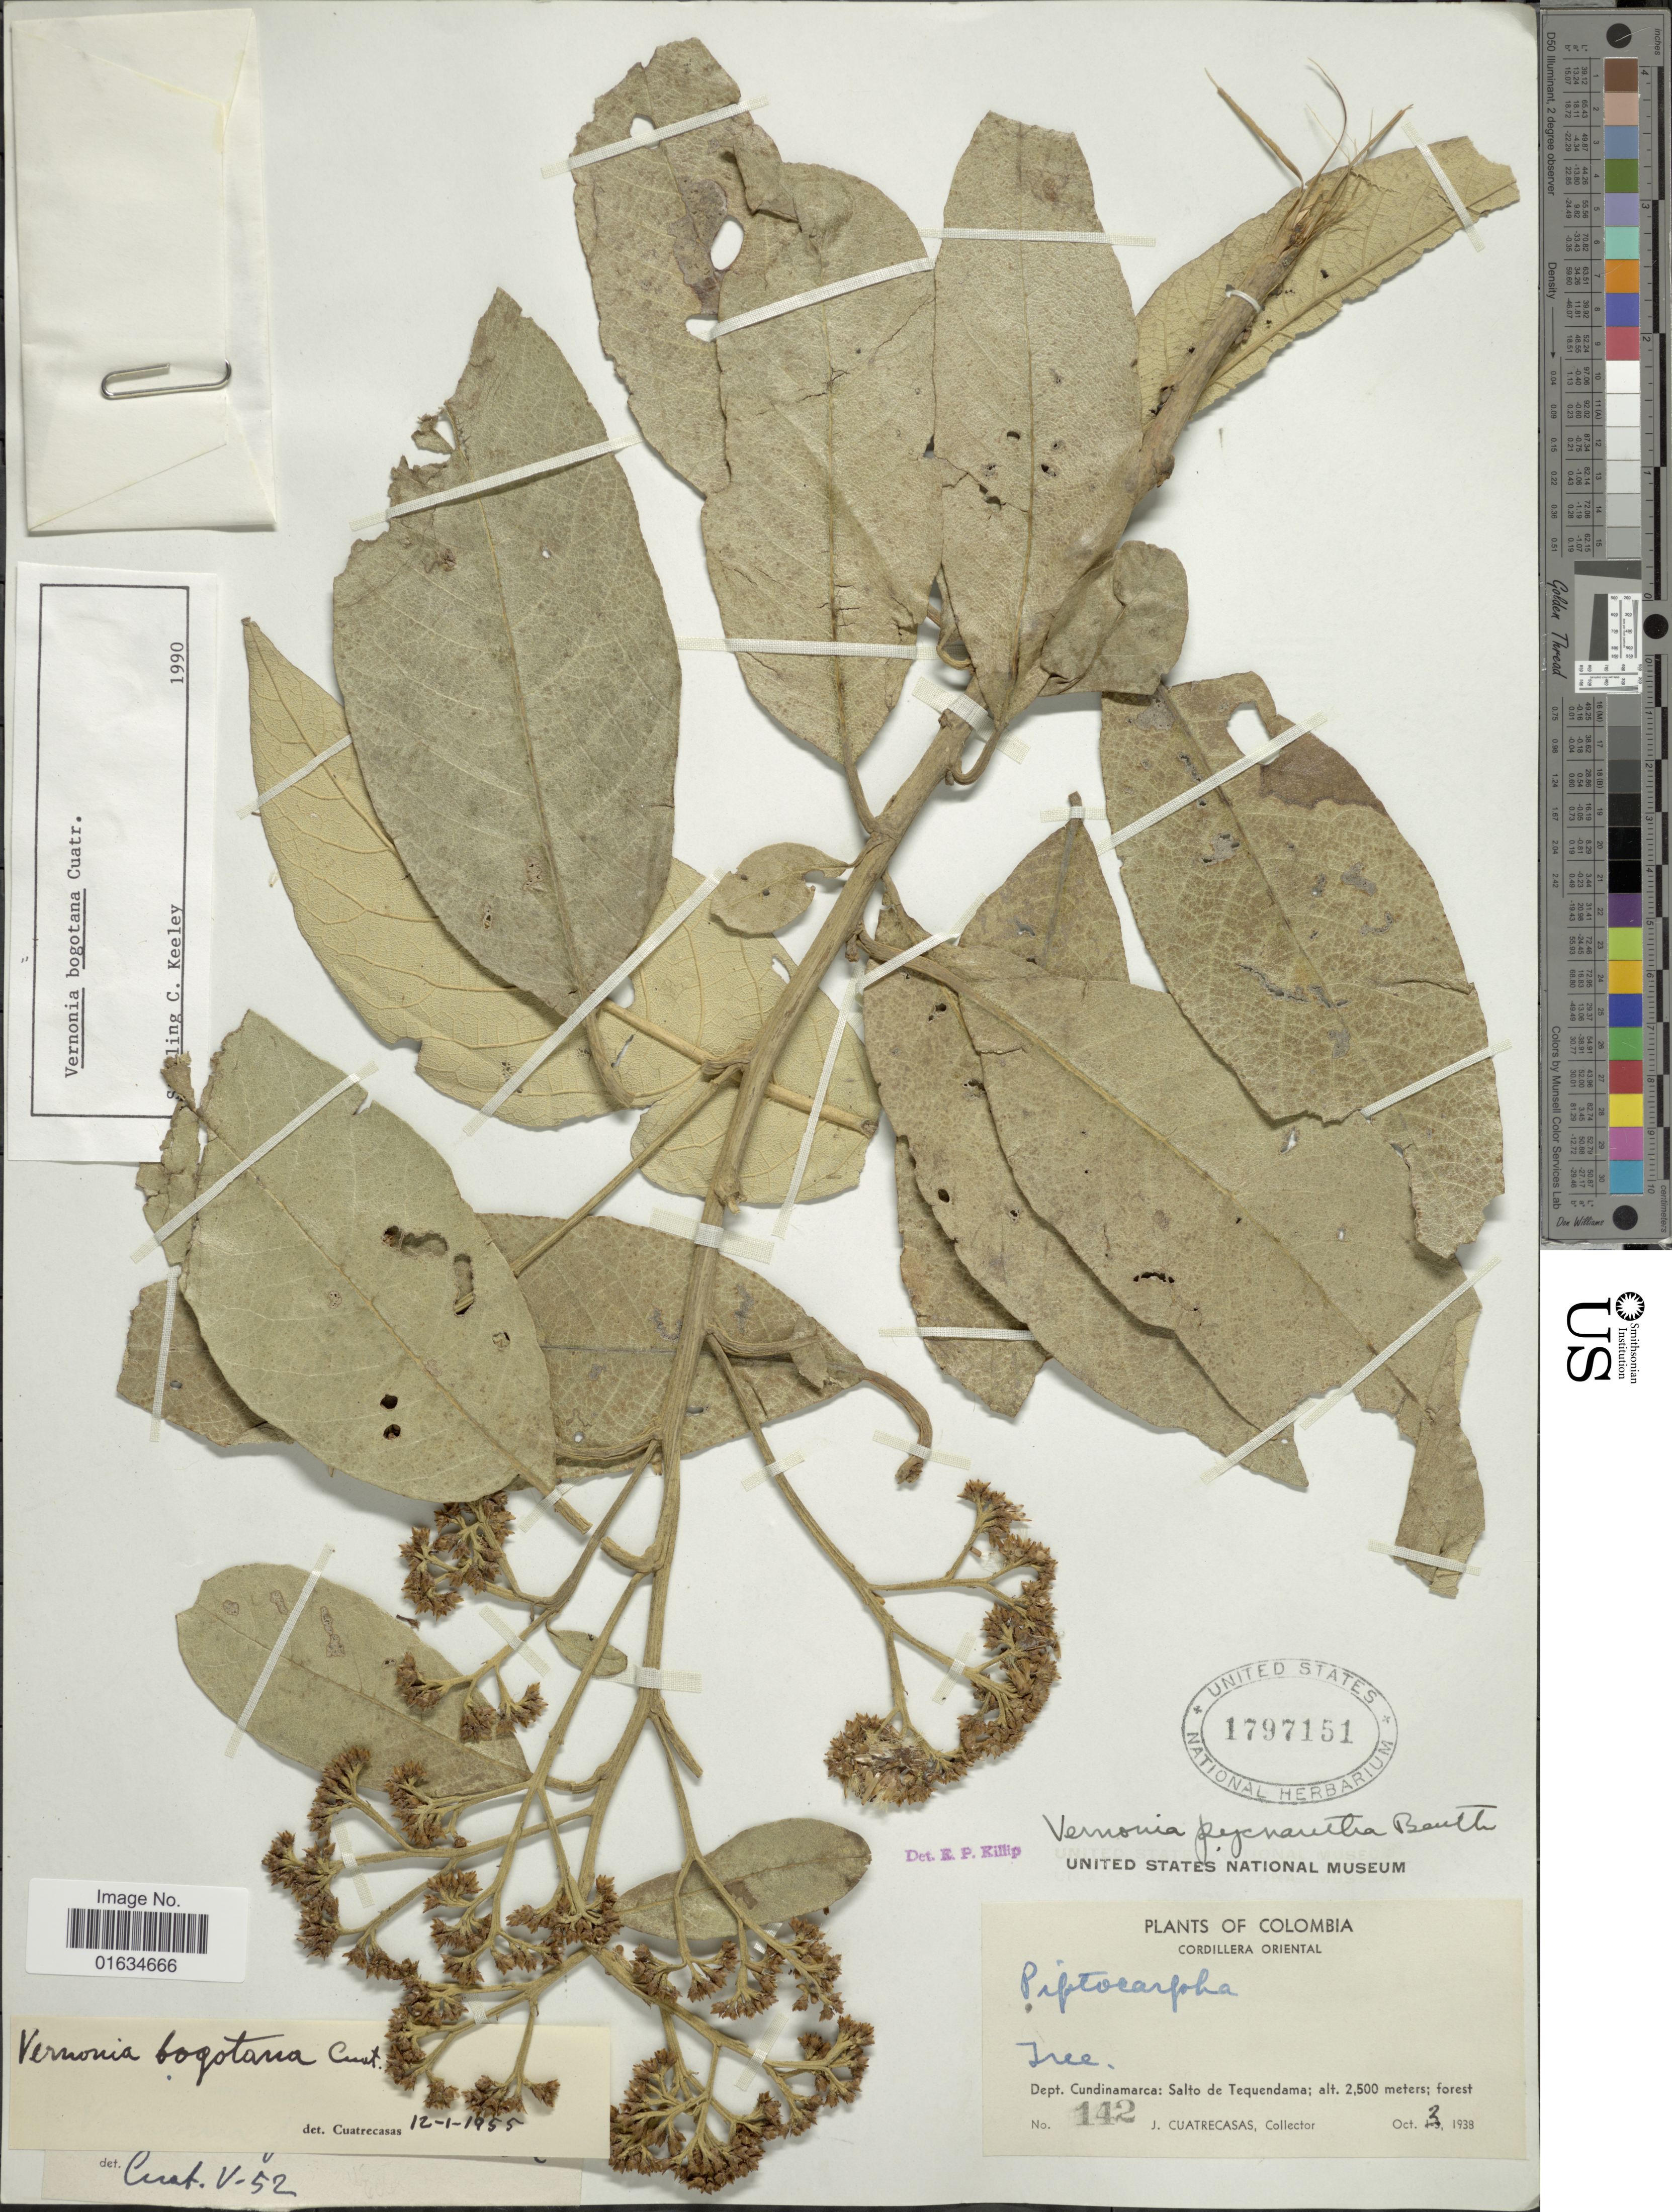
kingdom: Plantae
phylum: Tracheophyta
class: Magnoliopsida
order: Asterales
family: Asteraceae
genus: Critoniopsis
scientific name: Critoniopsis bogotana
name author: (Cuatrec.) H. Rob.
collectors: J. Cuatrecasas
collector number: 142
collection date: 1938-10-02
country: Colombia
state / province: Cundinamarca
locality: Salto de Tequendama, Cordillera Oriental.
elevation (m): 2500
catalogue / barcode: US 1797151